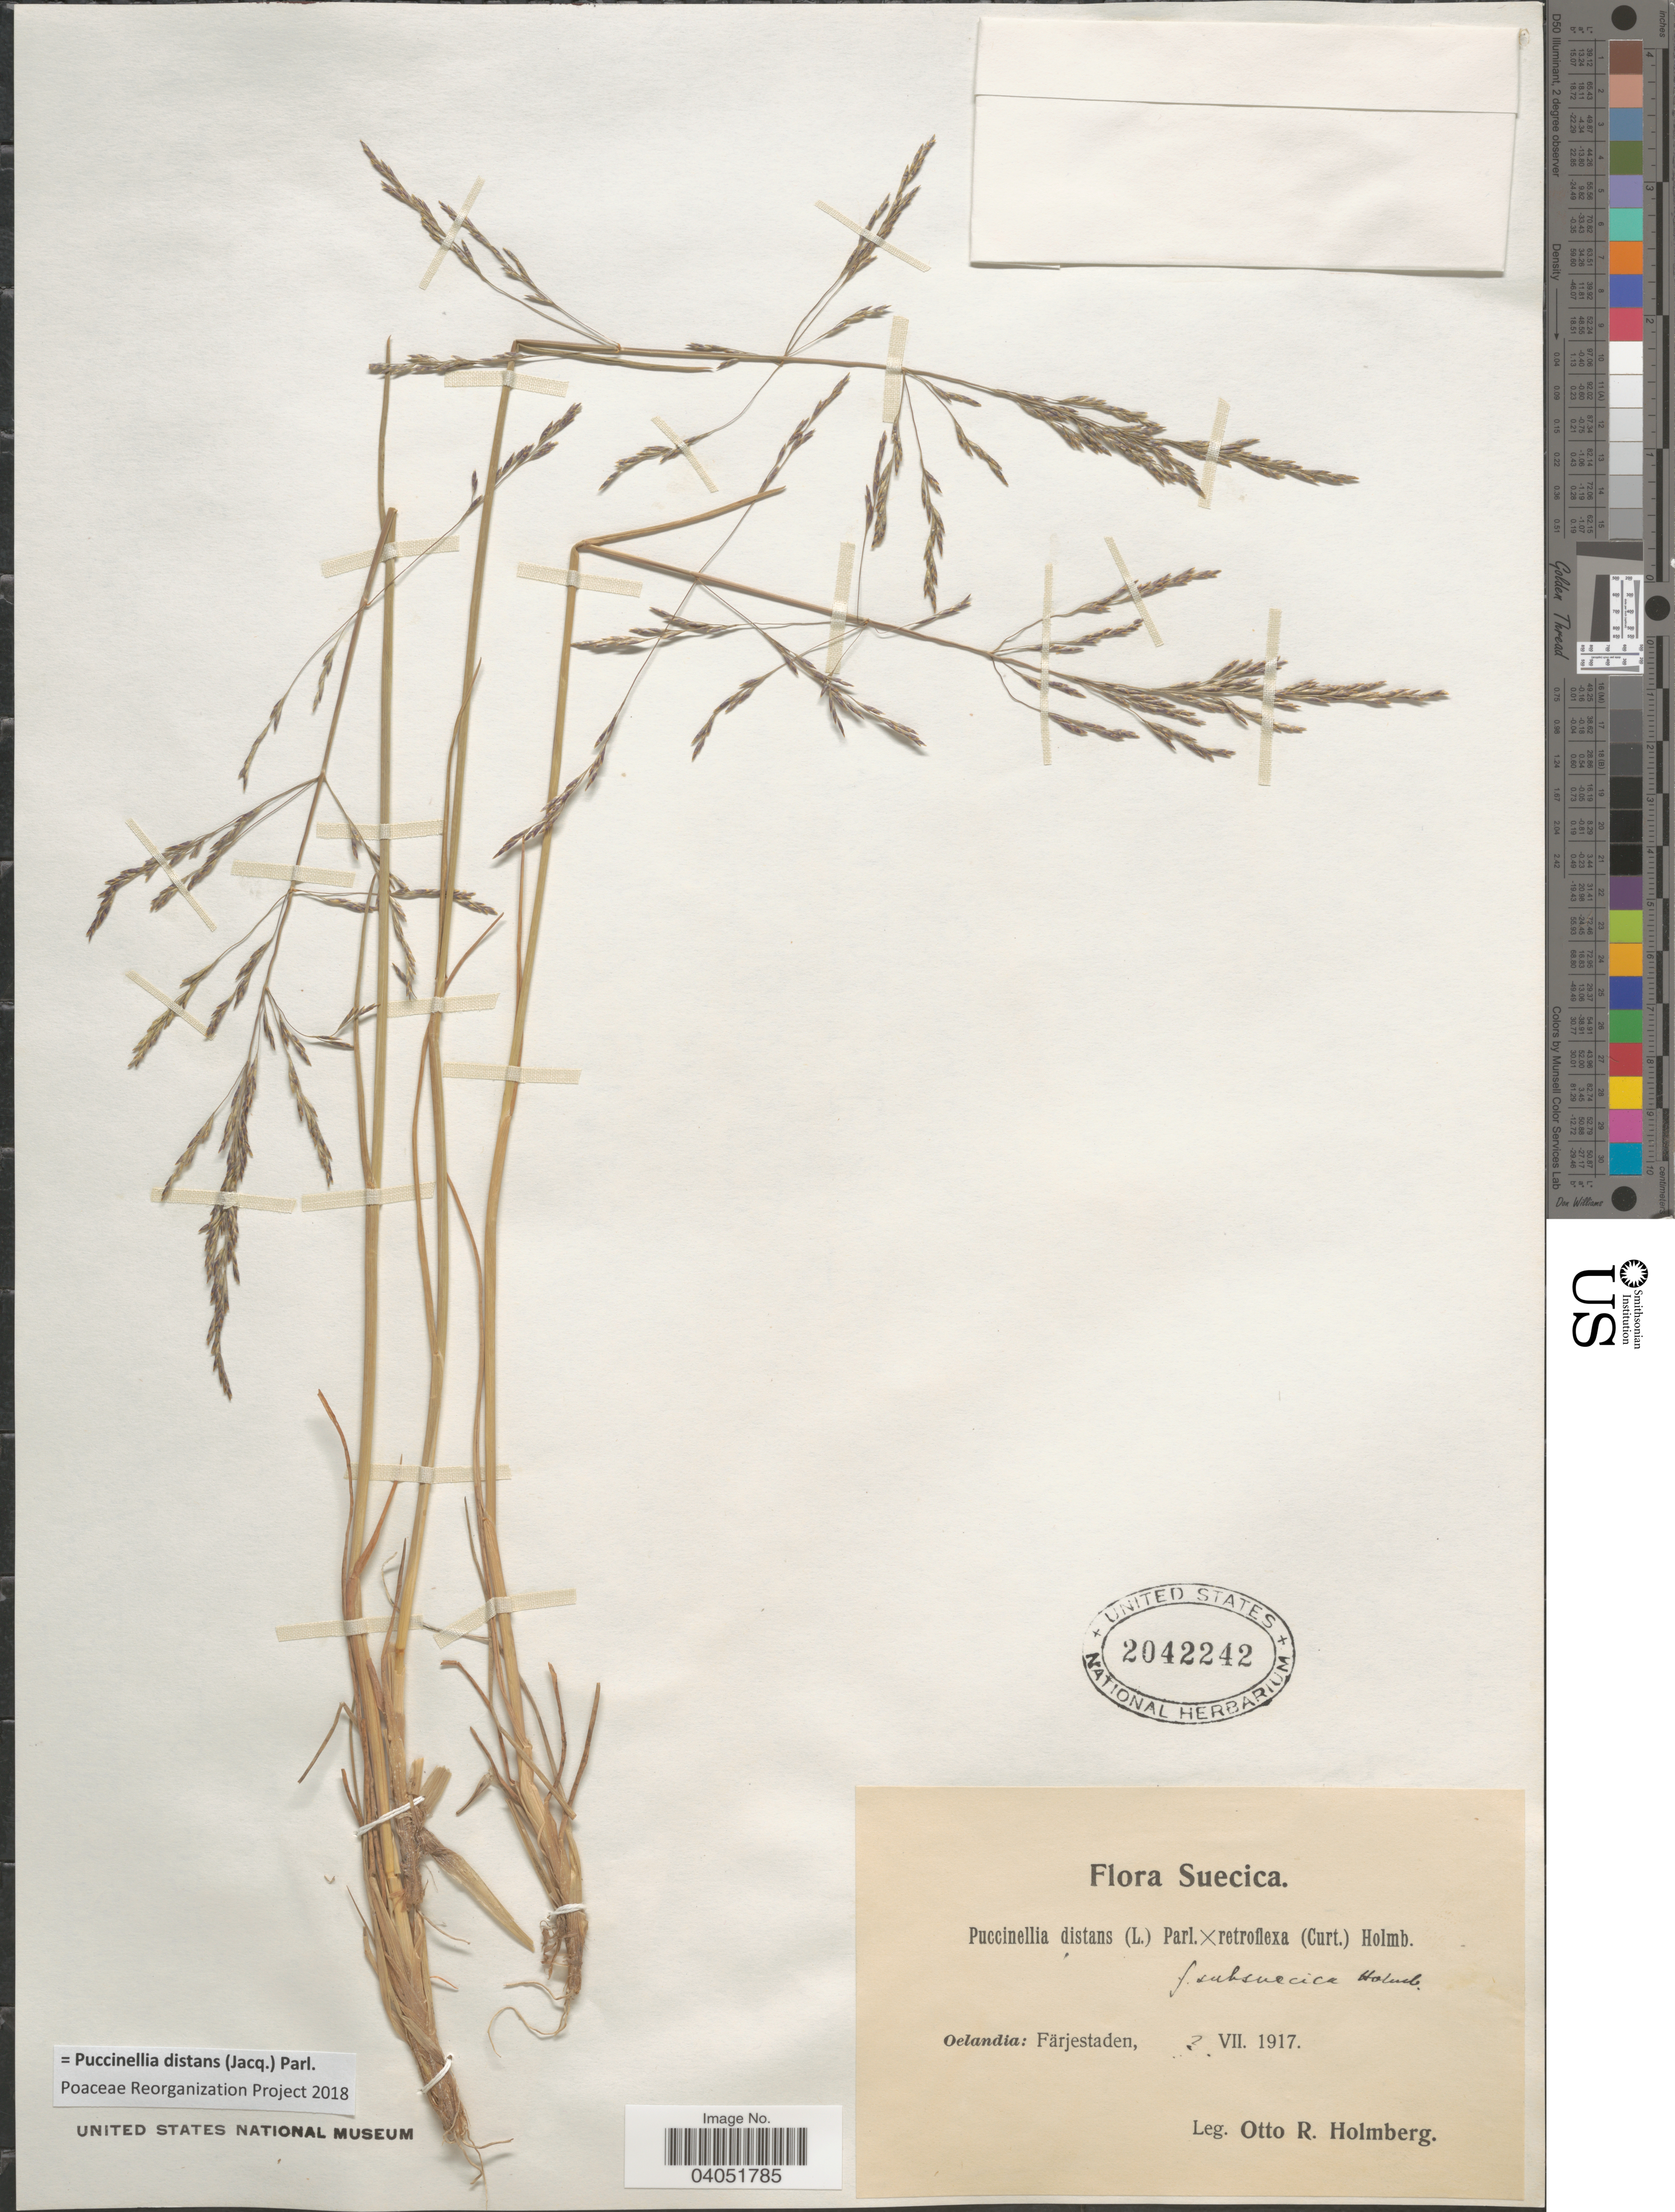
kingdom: Plantae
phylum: Tracheophyta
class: Liliopsida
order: Poales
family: Poaceae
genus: Puccinellia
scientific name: Puccinellia distans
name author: (Jacq.) Parl.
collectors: O. Holmberg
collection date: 1917-07-03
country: Sweden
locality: Suecica. Oelandia: Färjestaden.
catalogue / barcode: US 2042242